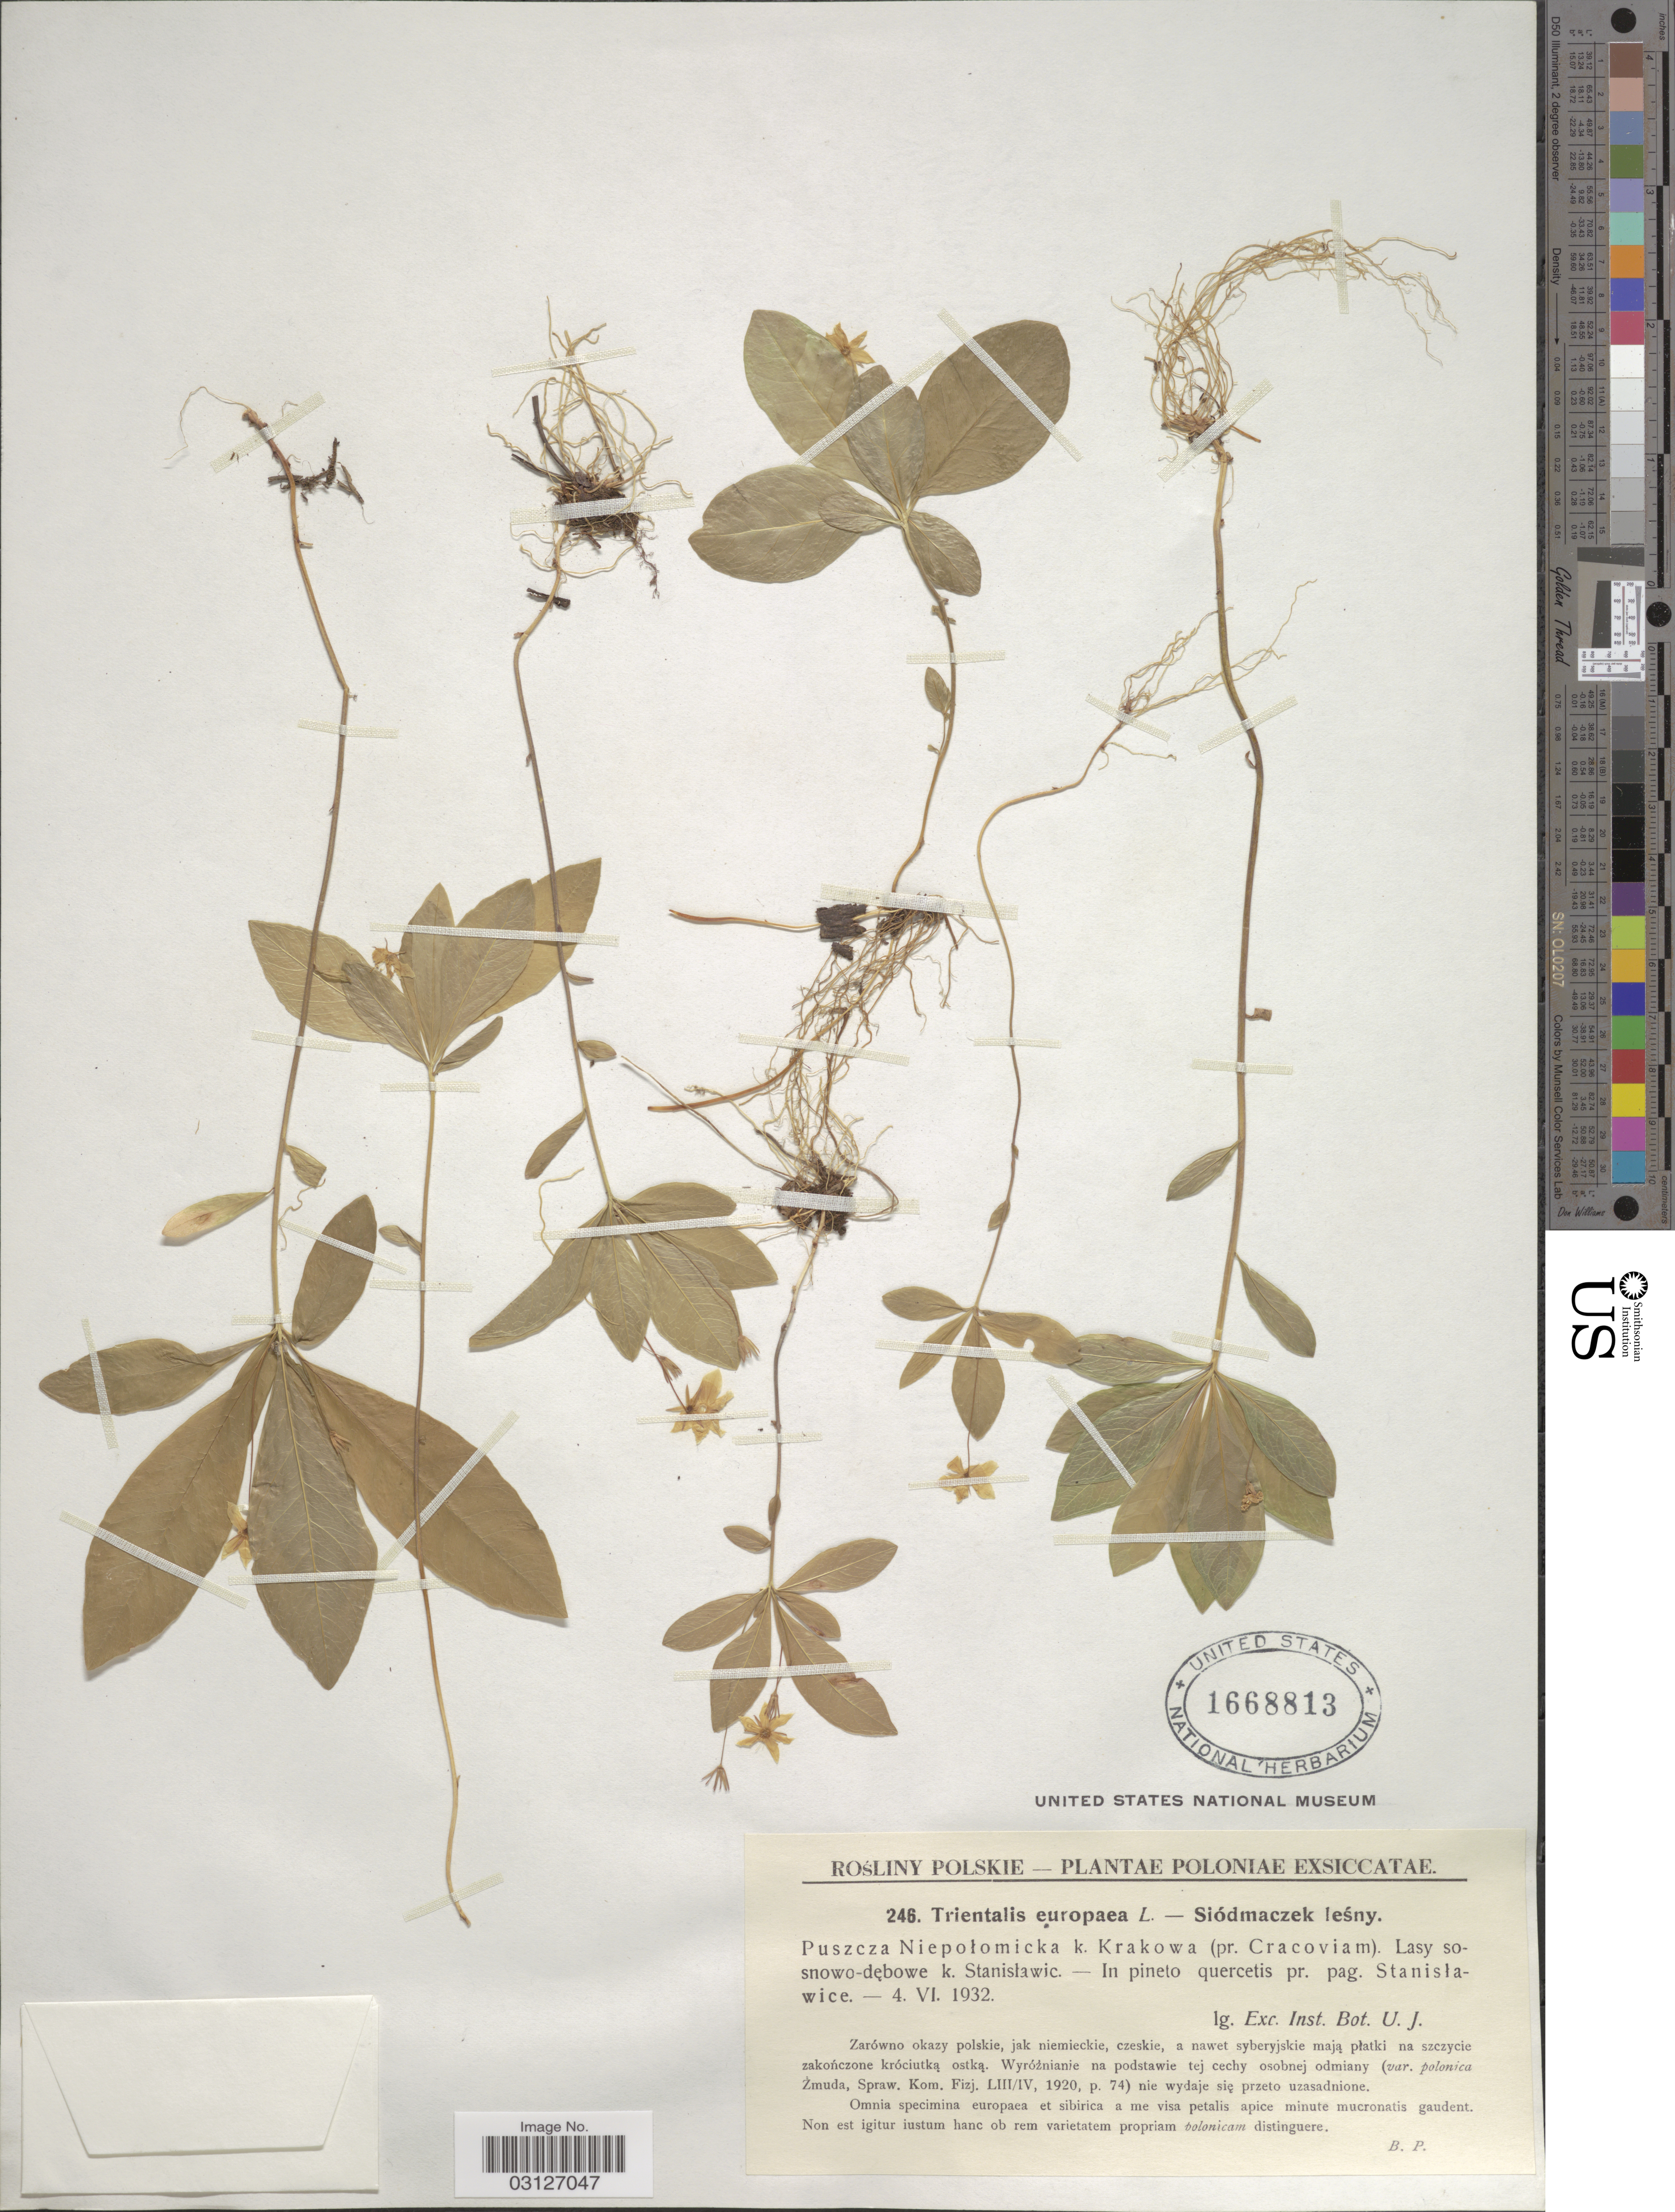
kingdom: Plantae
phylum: Tracheophyta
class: Magnoliopsida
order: Ericales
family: Primulaceae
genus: Trientalis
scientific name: Trientalis europaea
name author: L.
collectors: ex Inst. Bot. UJ.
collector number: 246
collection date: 1932-06-04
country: Poland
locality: Puszcza Niepolomocka k. Krakowa (pr. Cracoviam). Lasy sonowo-debowe k. Stanislawic. - In pineto quercetis pr. pag. Stanislawice.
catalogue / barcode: US 1668813